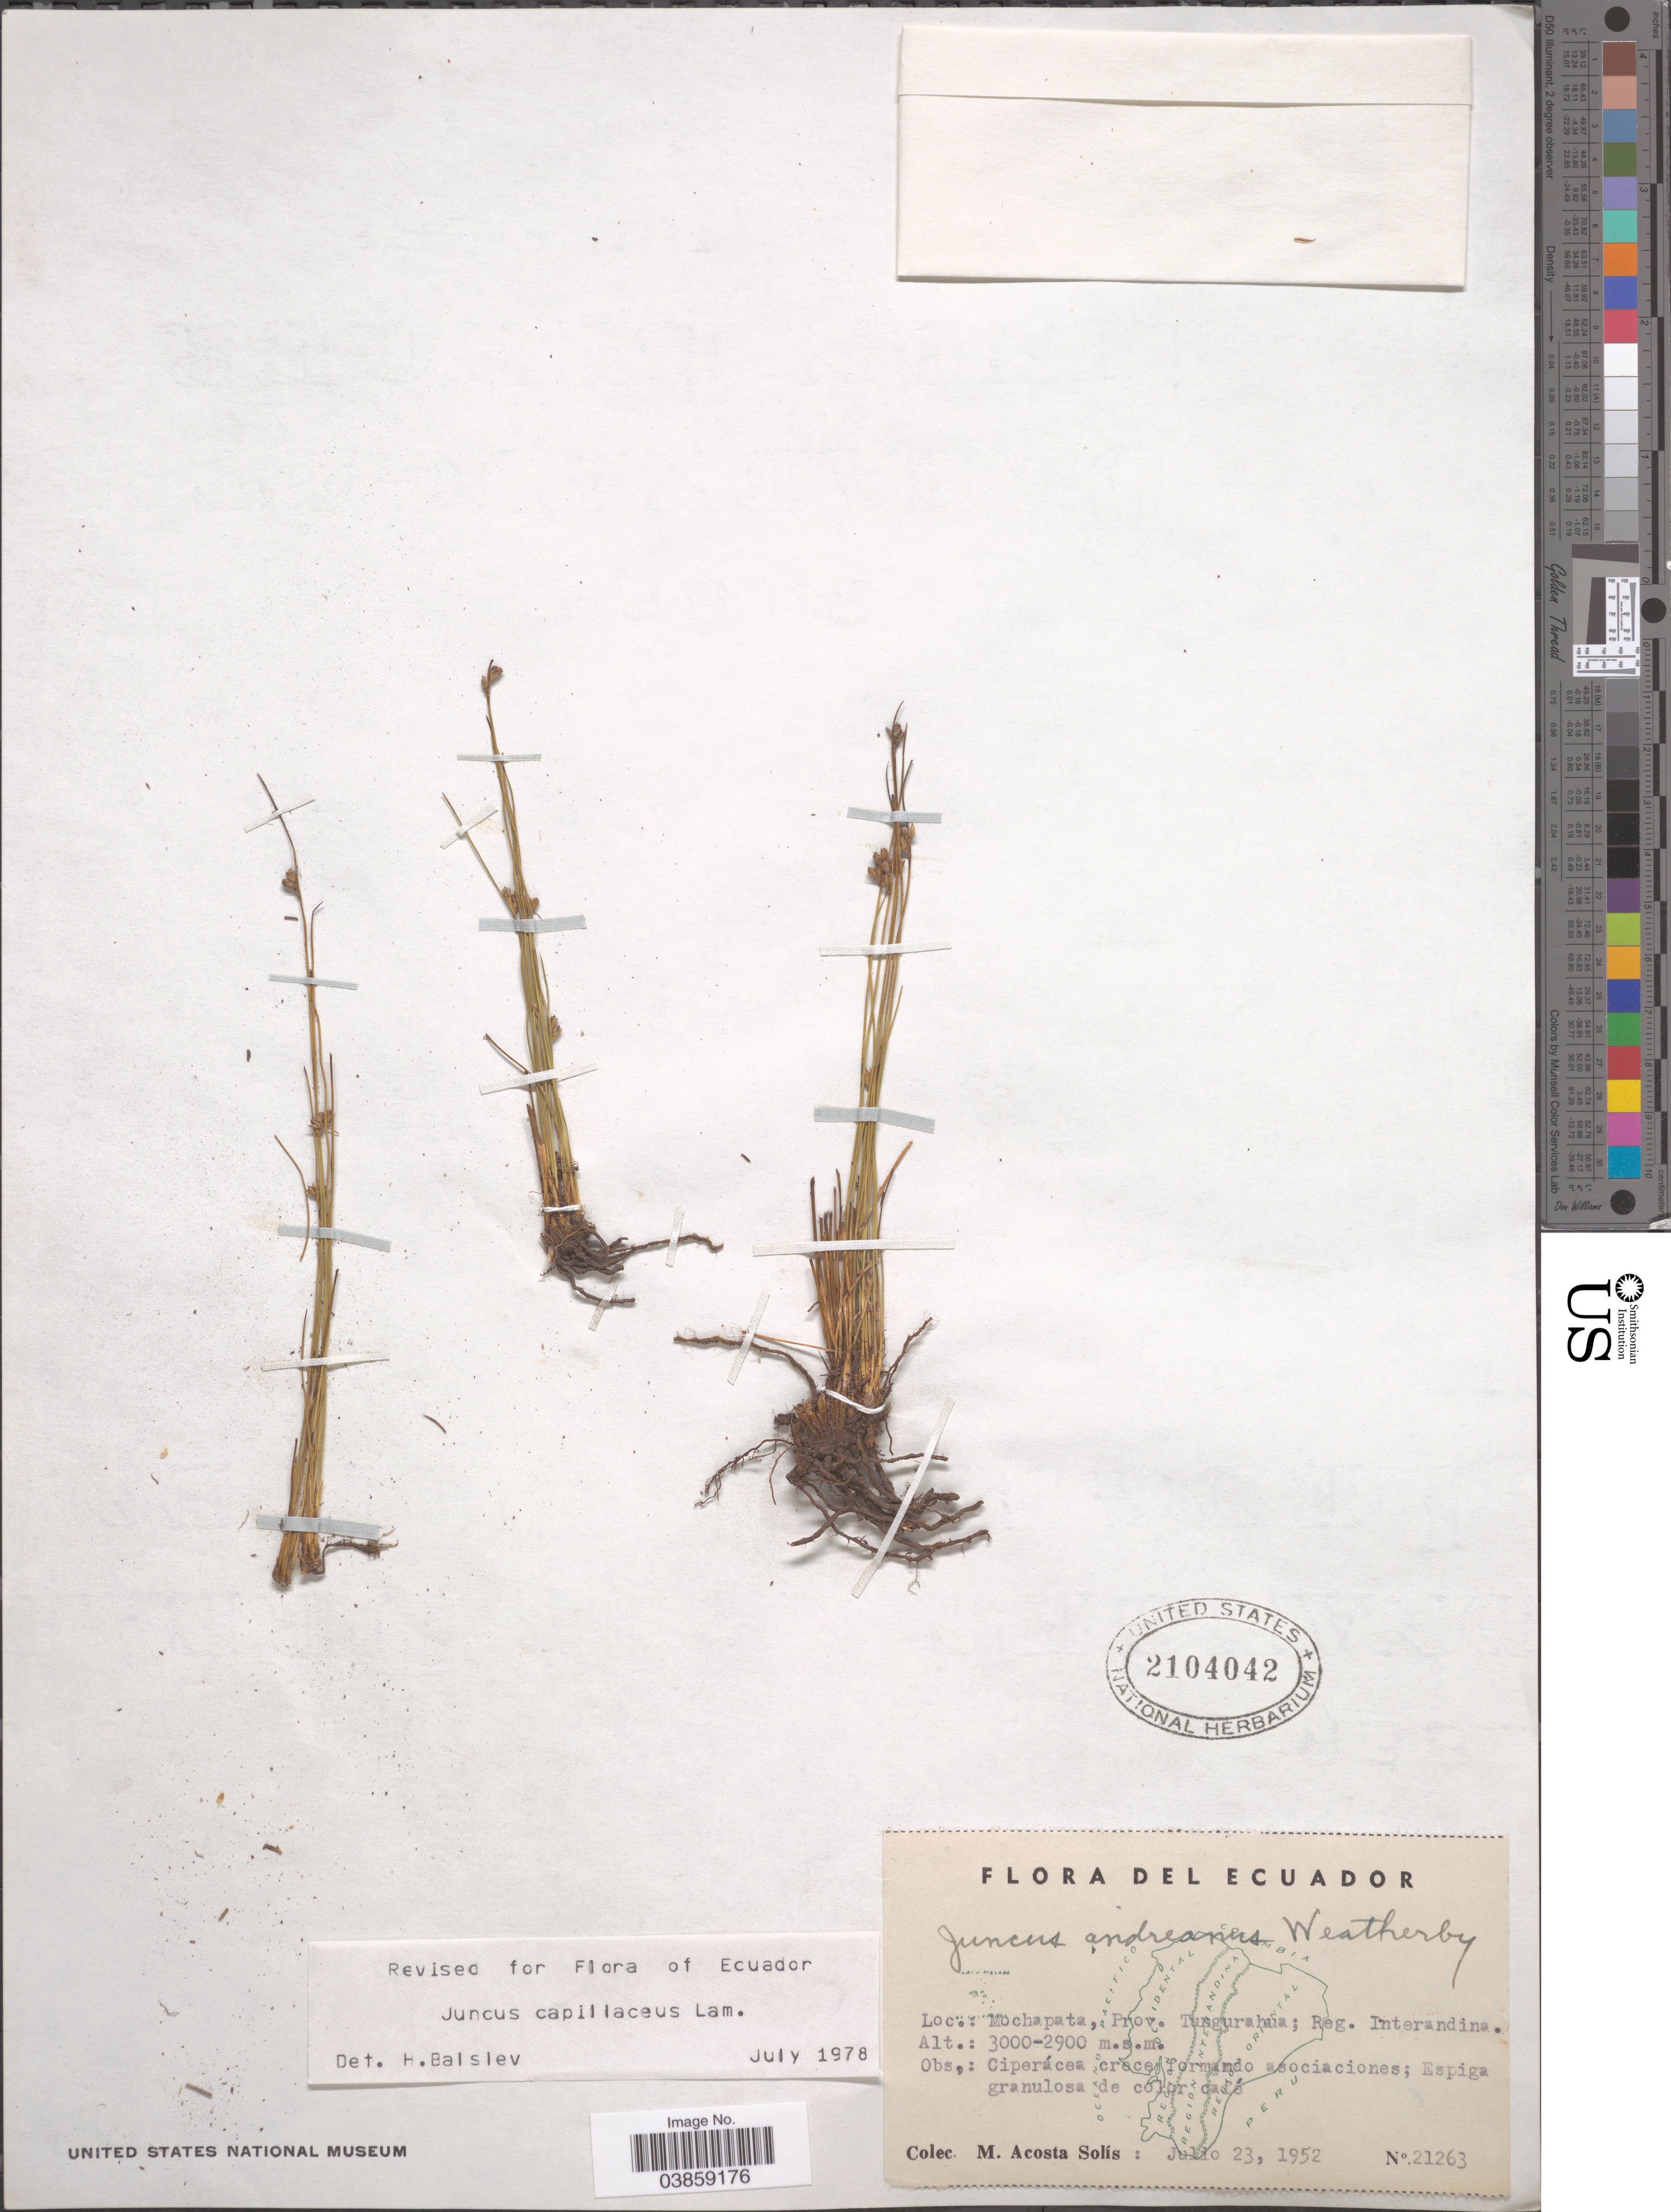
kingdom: Plantae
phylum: Tracheophyta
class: Liliopsida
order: Poales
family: Juncaceae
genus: Juncus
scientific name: Juncus capillaceus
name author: Lam.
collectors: M. Acosta Solis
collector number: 21263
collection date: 1952-07-23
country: Ecuador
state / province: Tungurahua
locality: Mochapata, Reg. Interandina.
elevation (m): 2900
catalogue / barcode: US 2104042